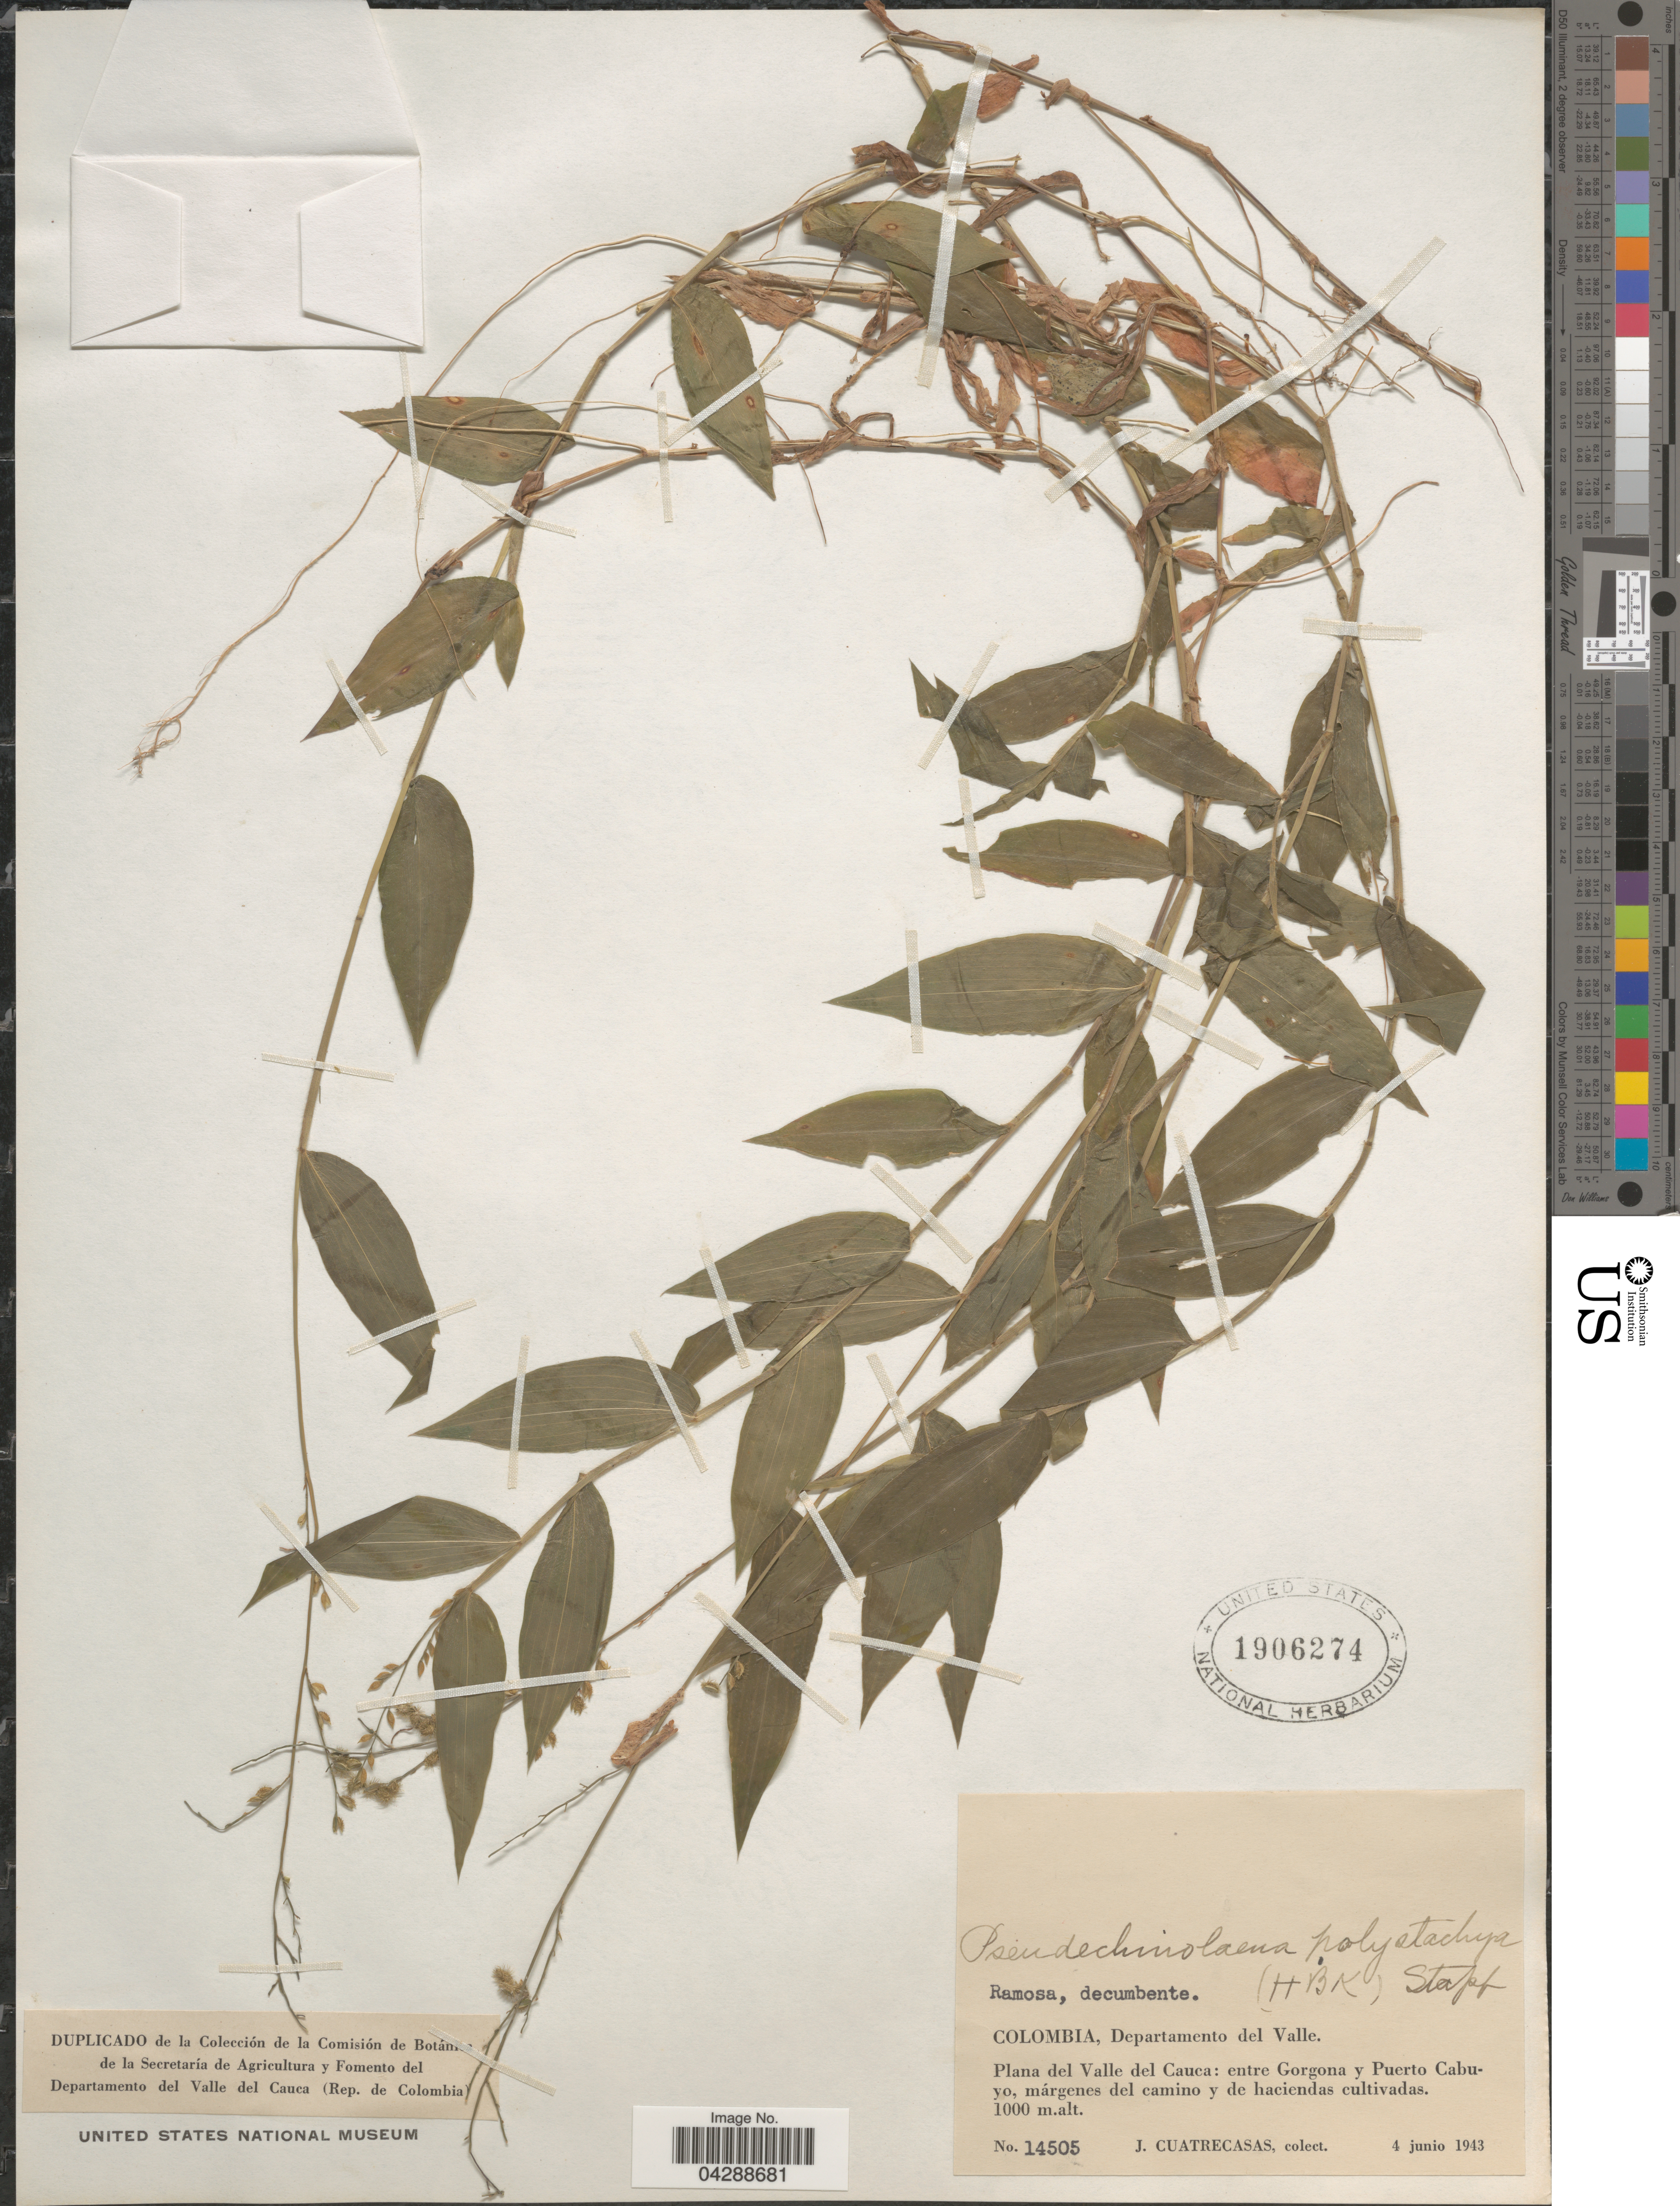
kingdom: Plantae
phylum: Tracheophyta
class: Liliopsida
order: Poales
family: Poaceae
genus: Pseudechinolaena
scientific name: Pseudechinolaena polystachya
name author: (Kunth) Stapf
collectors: J. Cuatrecasas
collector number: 14505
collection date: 1943-06-04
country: Colombia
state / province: Valle del Cauca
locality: Departamento del Valle. Plana del Valle del Cauca: entre Gorgona y Puerto Cabuyo, márgenes del camino y de haciendas cultivadas.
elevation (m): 1000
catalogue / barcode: US 1906274